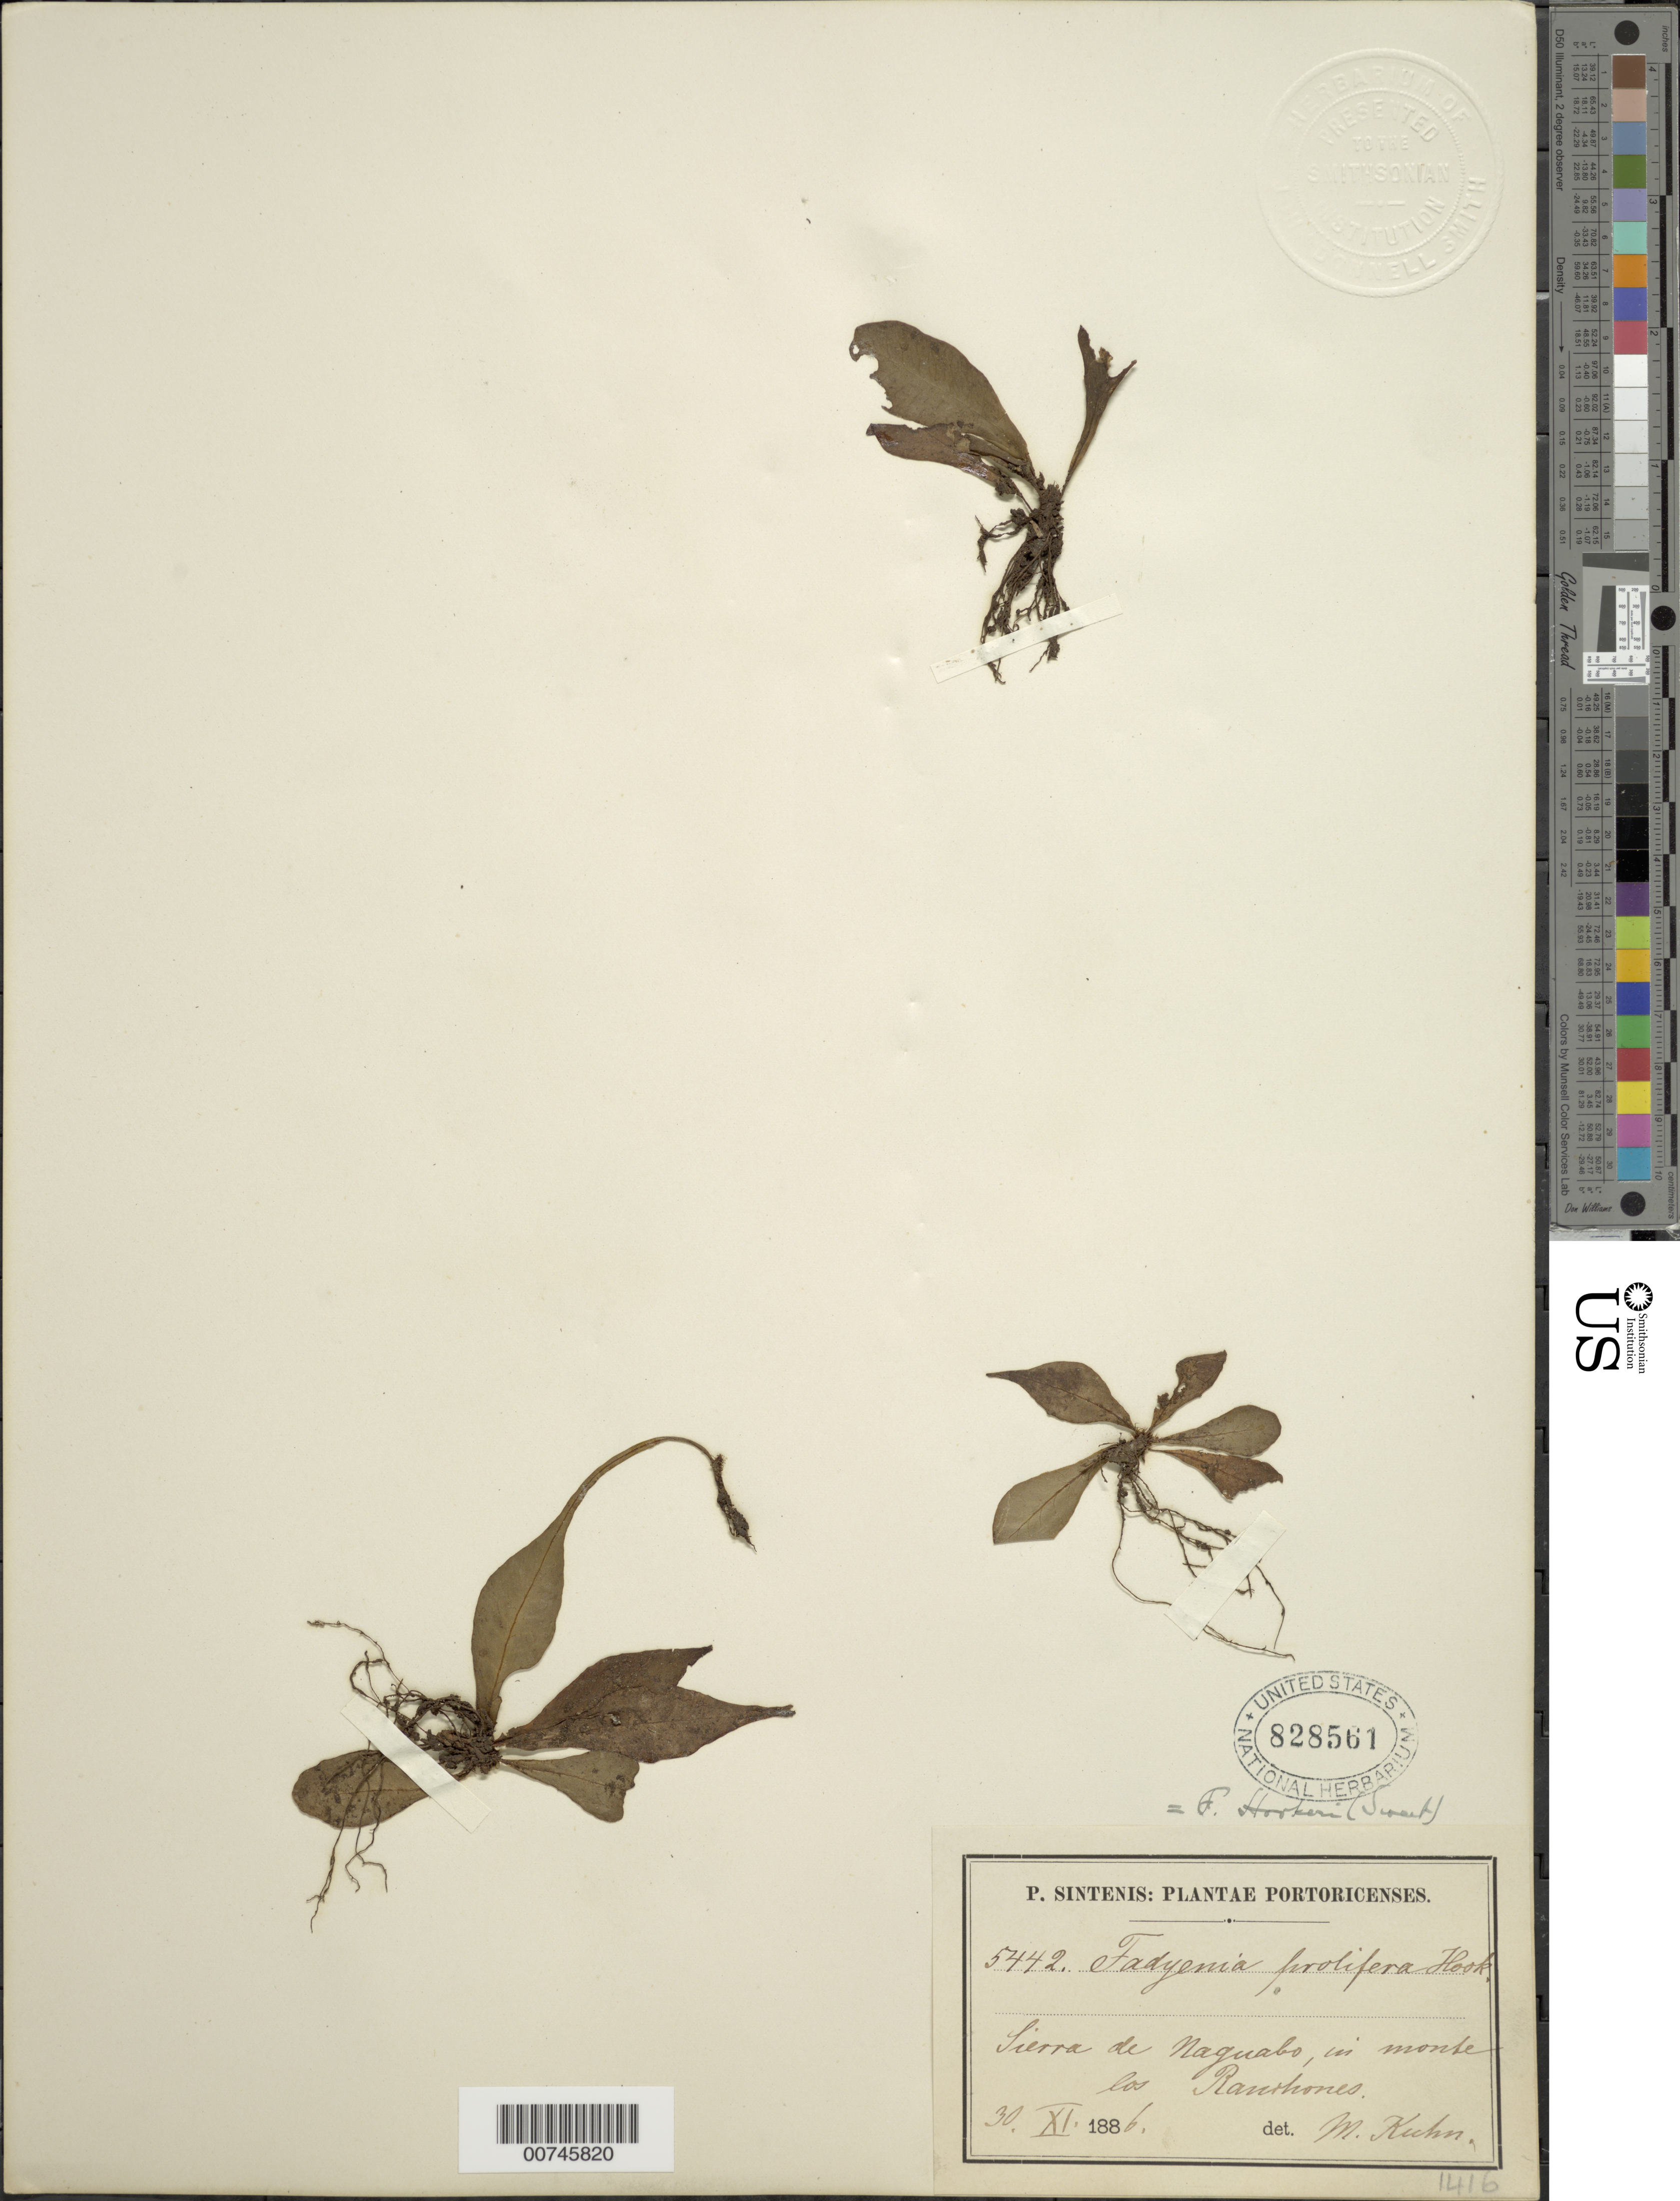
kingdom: Plantae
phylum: Tracheophyta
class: Polypodiopsida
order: Polypodiales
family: Tectariaceae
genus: Tectaria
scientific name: Tectaria hookeri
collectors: P. Sintenis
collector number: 5442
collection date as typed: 30 Nov 1886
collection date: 1886-11-30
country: Puerto Rico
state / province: Naguabo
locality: Sierra de Naguabo, in monte Los Ranohones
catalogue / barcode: US 828561